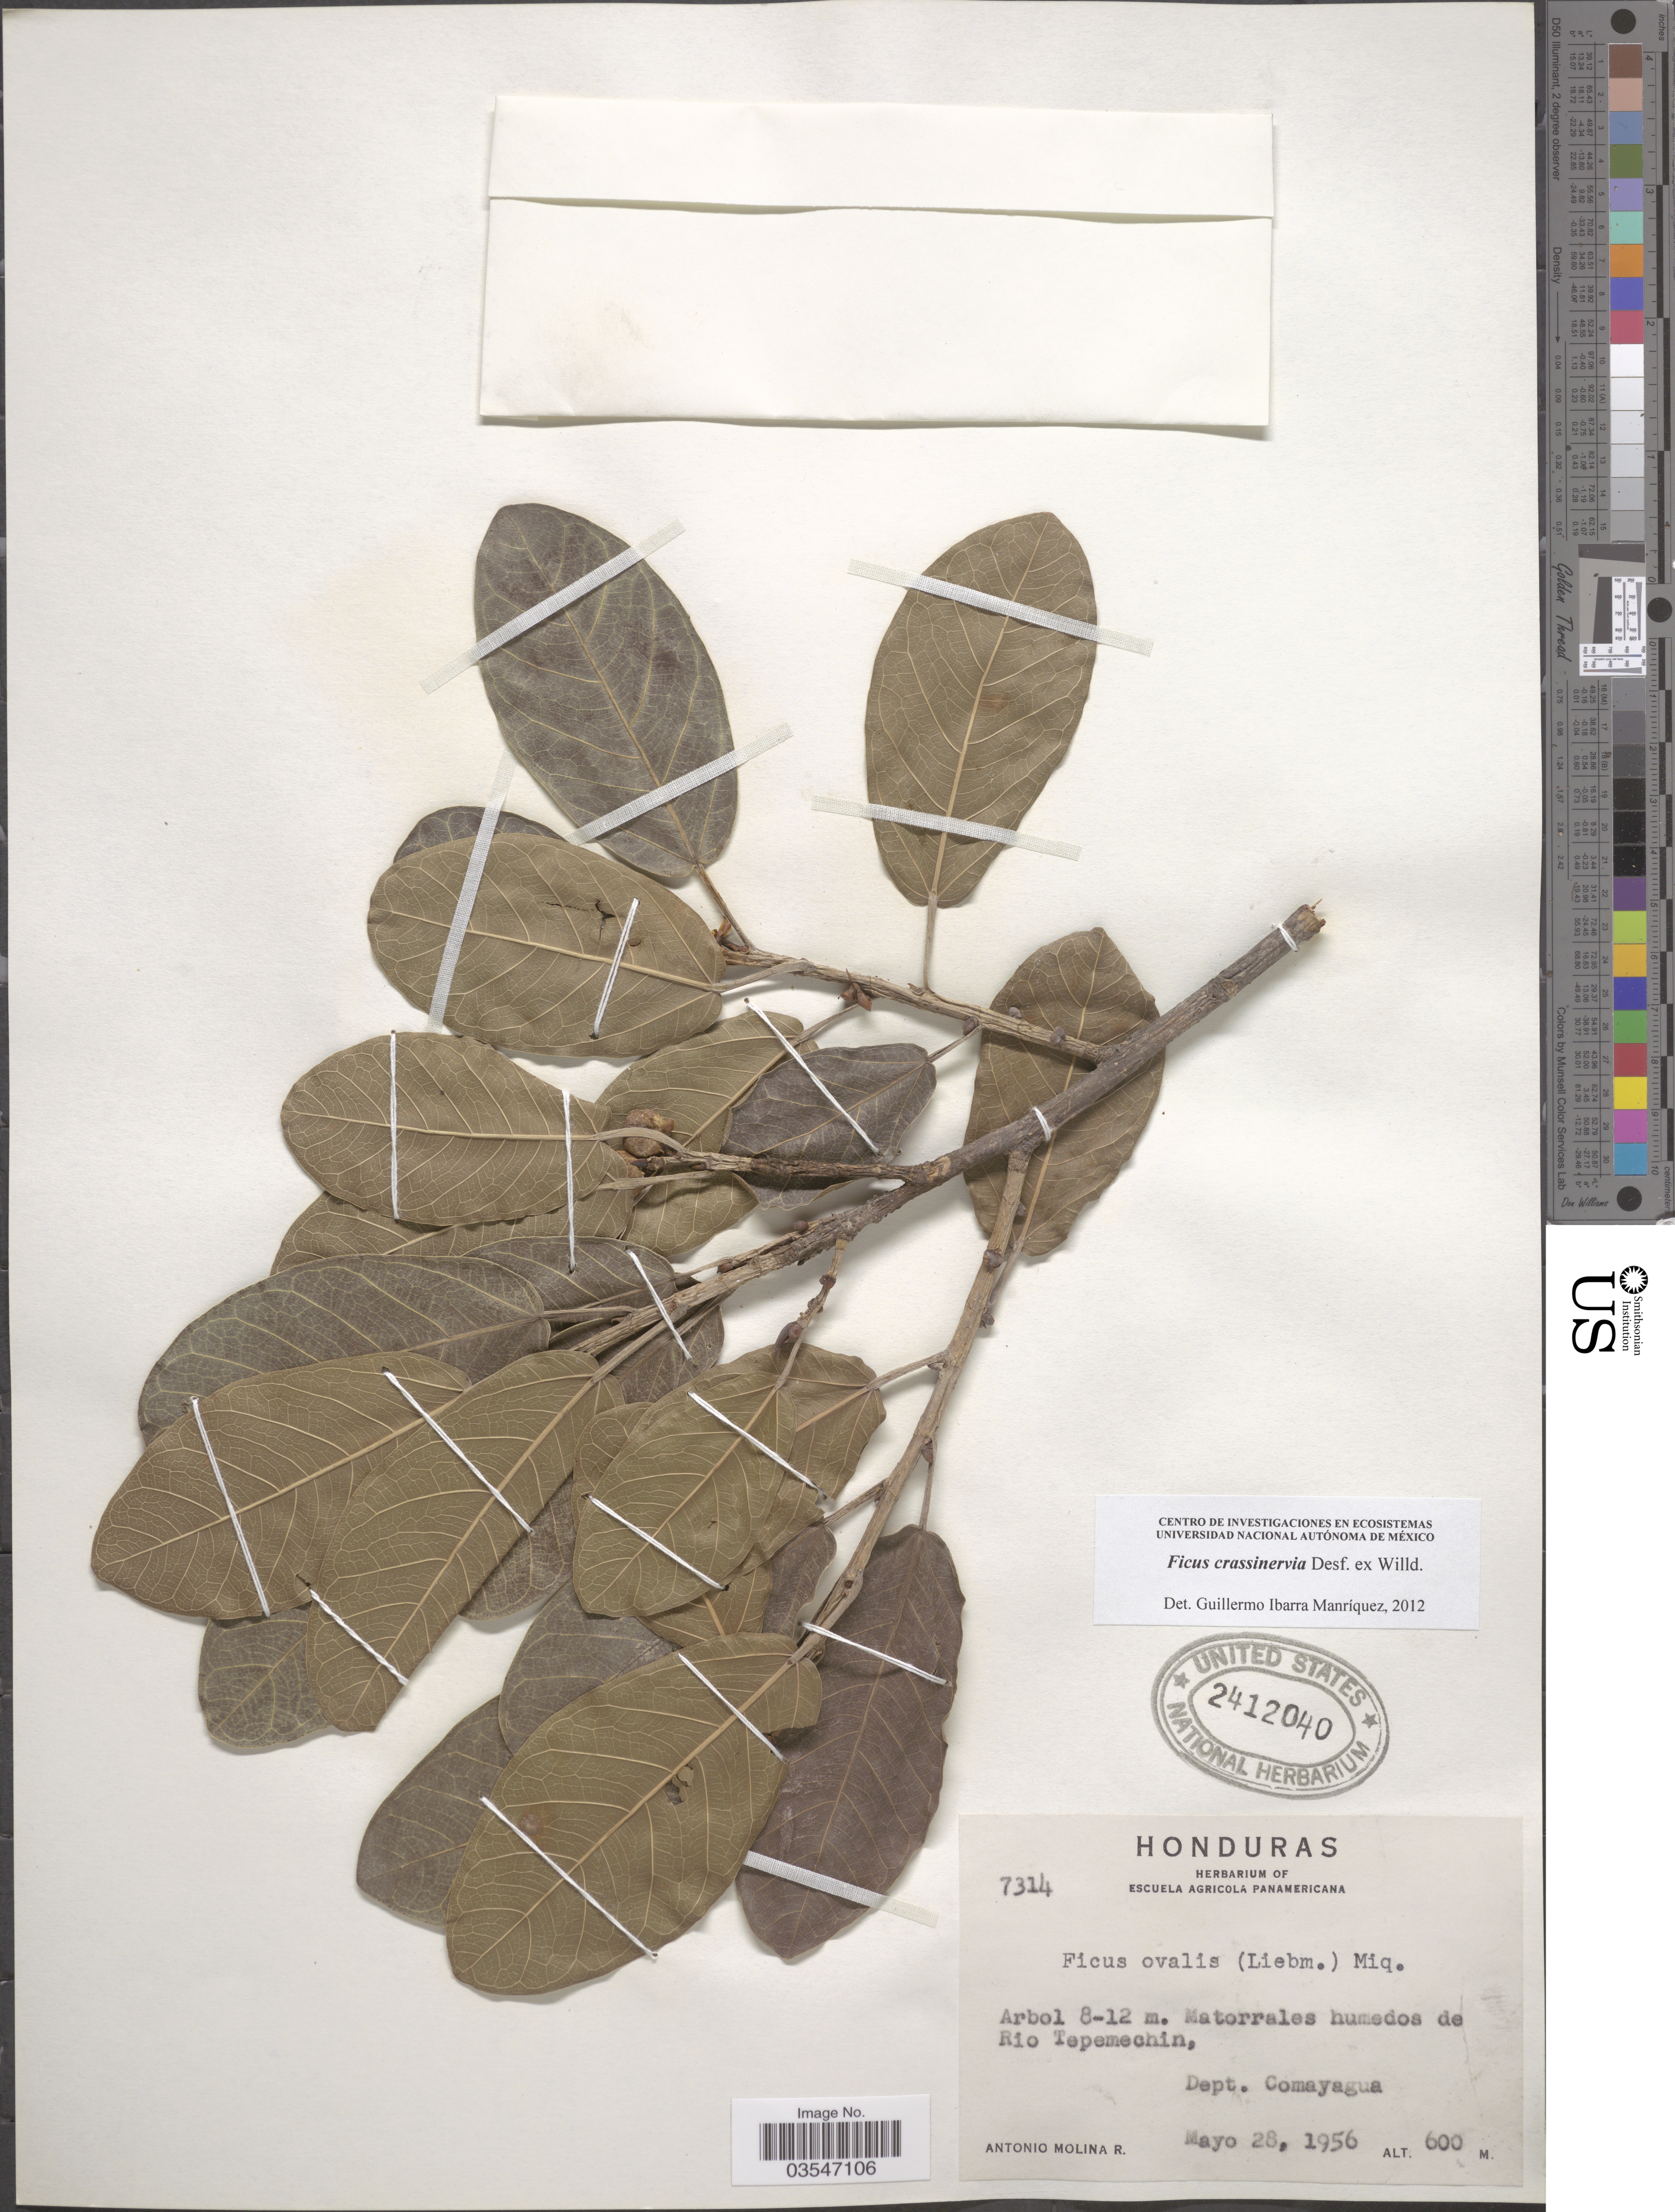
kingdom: Plantae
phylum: Tracheophyta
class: Magnoliopsida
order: Rosales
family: Moraceae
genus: Ficus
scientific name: Ficus crassinervia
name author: Desf. ex Willd.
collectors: A. Molina R.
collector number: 7314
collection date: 1956-05-28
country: Honduras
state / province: Comayagua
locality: Matorrales humedos de Rio Tepemechin, Dept. Comayagua.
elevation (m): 600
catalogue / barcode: US 2412040